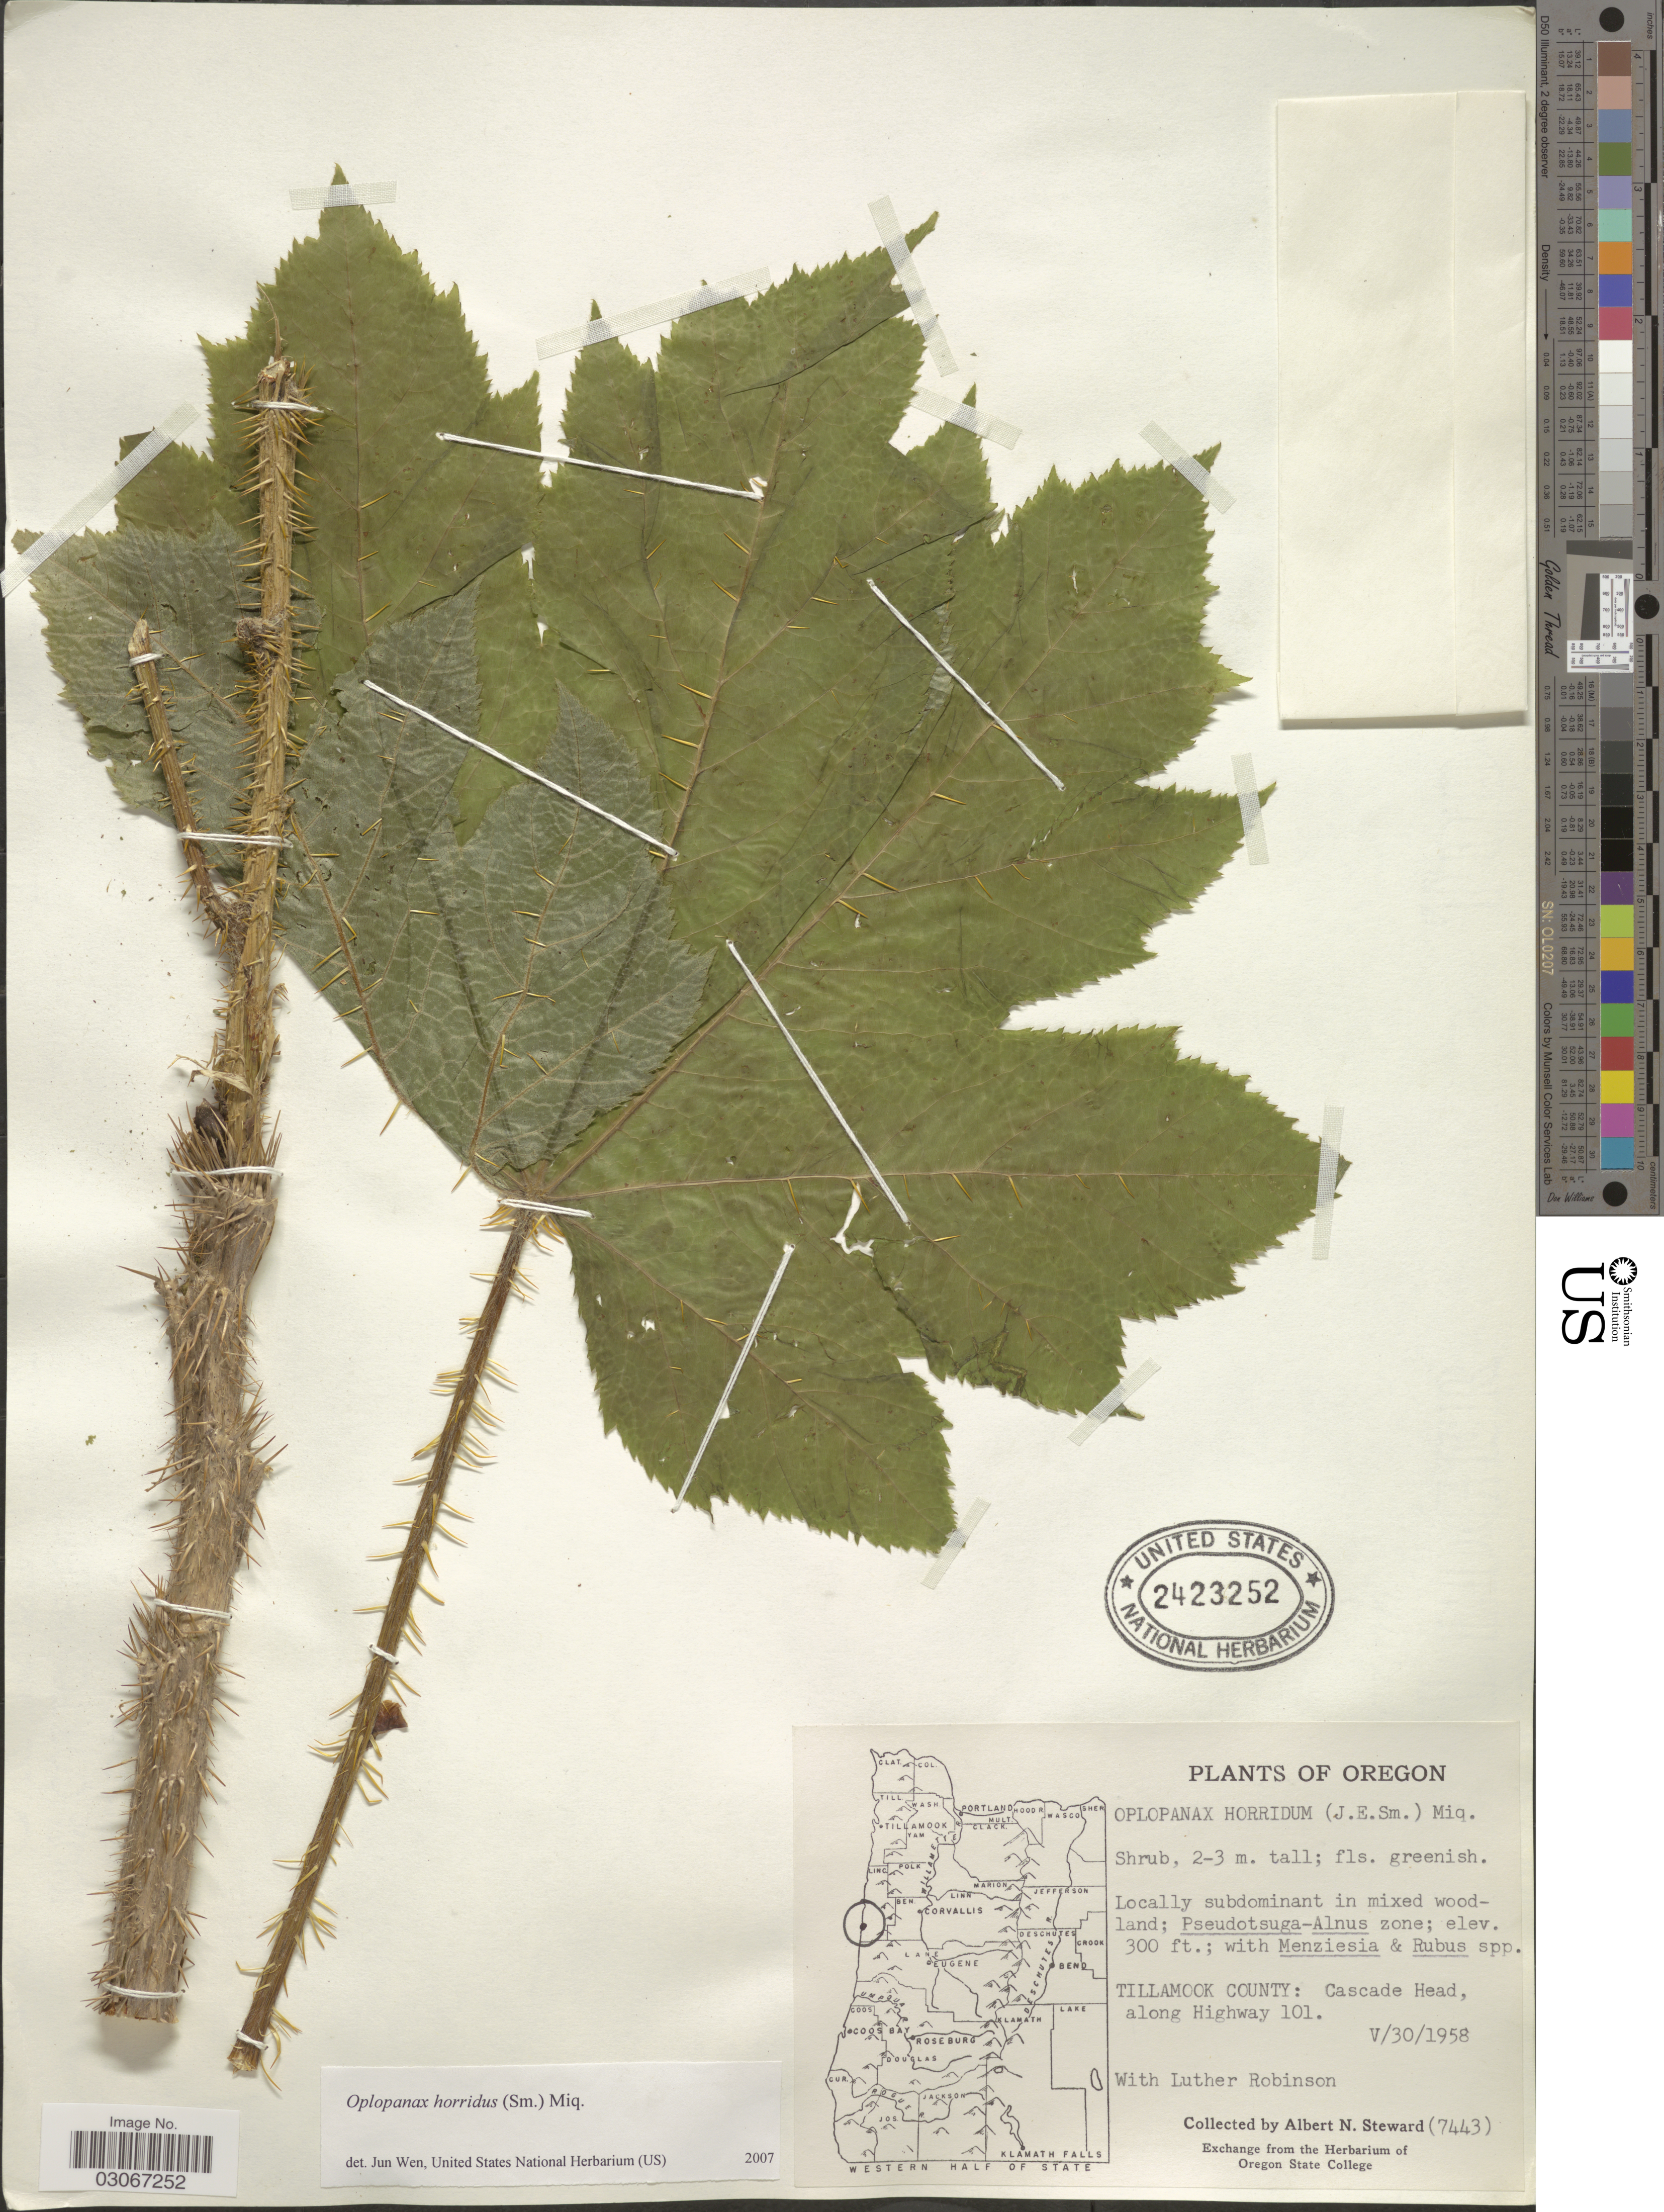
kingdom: Plantae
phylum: Tracheophyta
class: Magnoliopsida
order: Apiales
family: Apiaceae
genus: Opopanax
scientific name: Opopanax horridus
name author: Miq. ex Dippel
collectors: A. N. Steward & L. Robinson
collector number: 7443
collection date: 1958-05-30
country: United States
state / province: Oregon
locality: Tillamook County: Cascade Head along Highway 101.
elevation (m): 91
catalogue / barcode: US 2423252